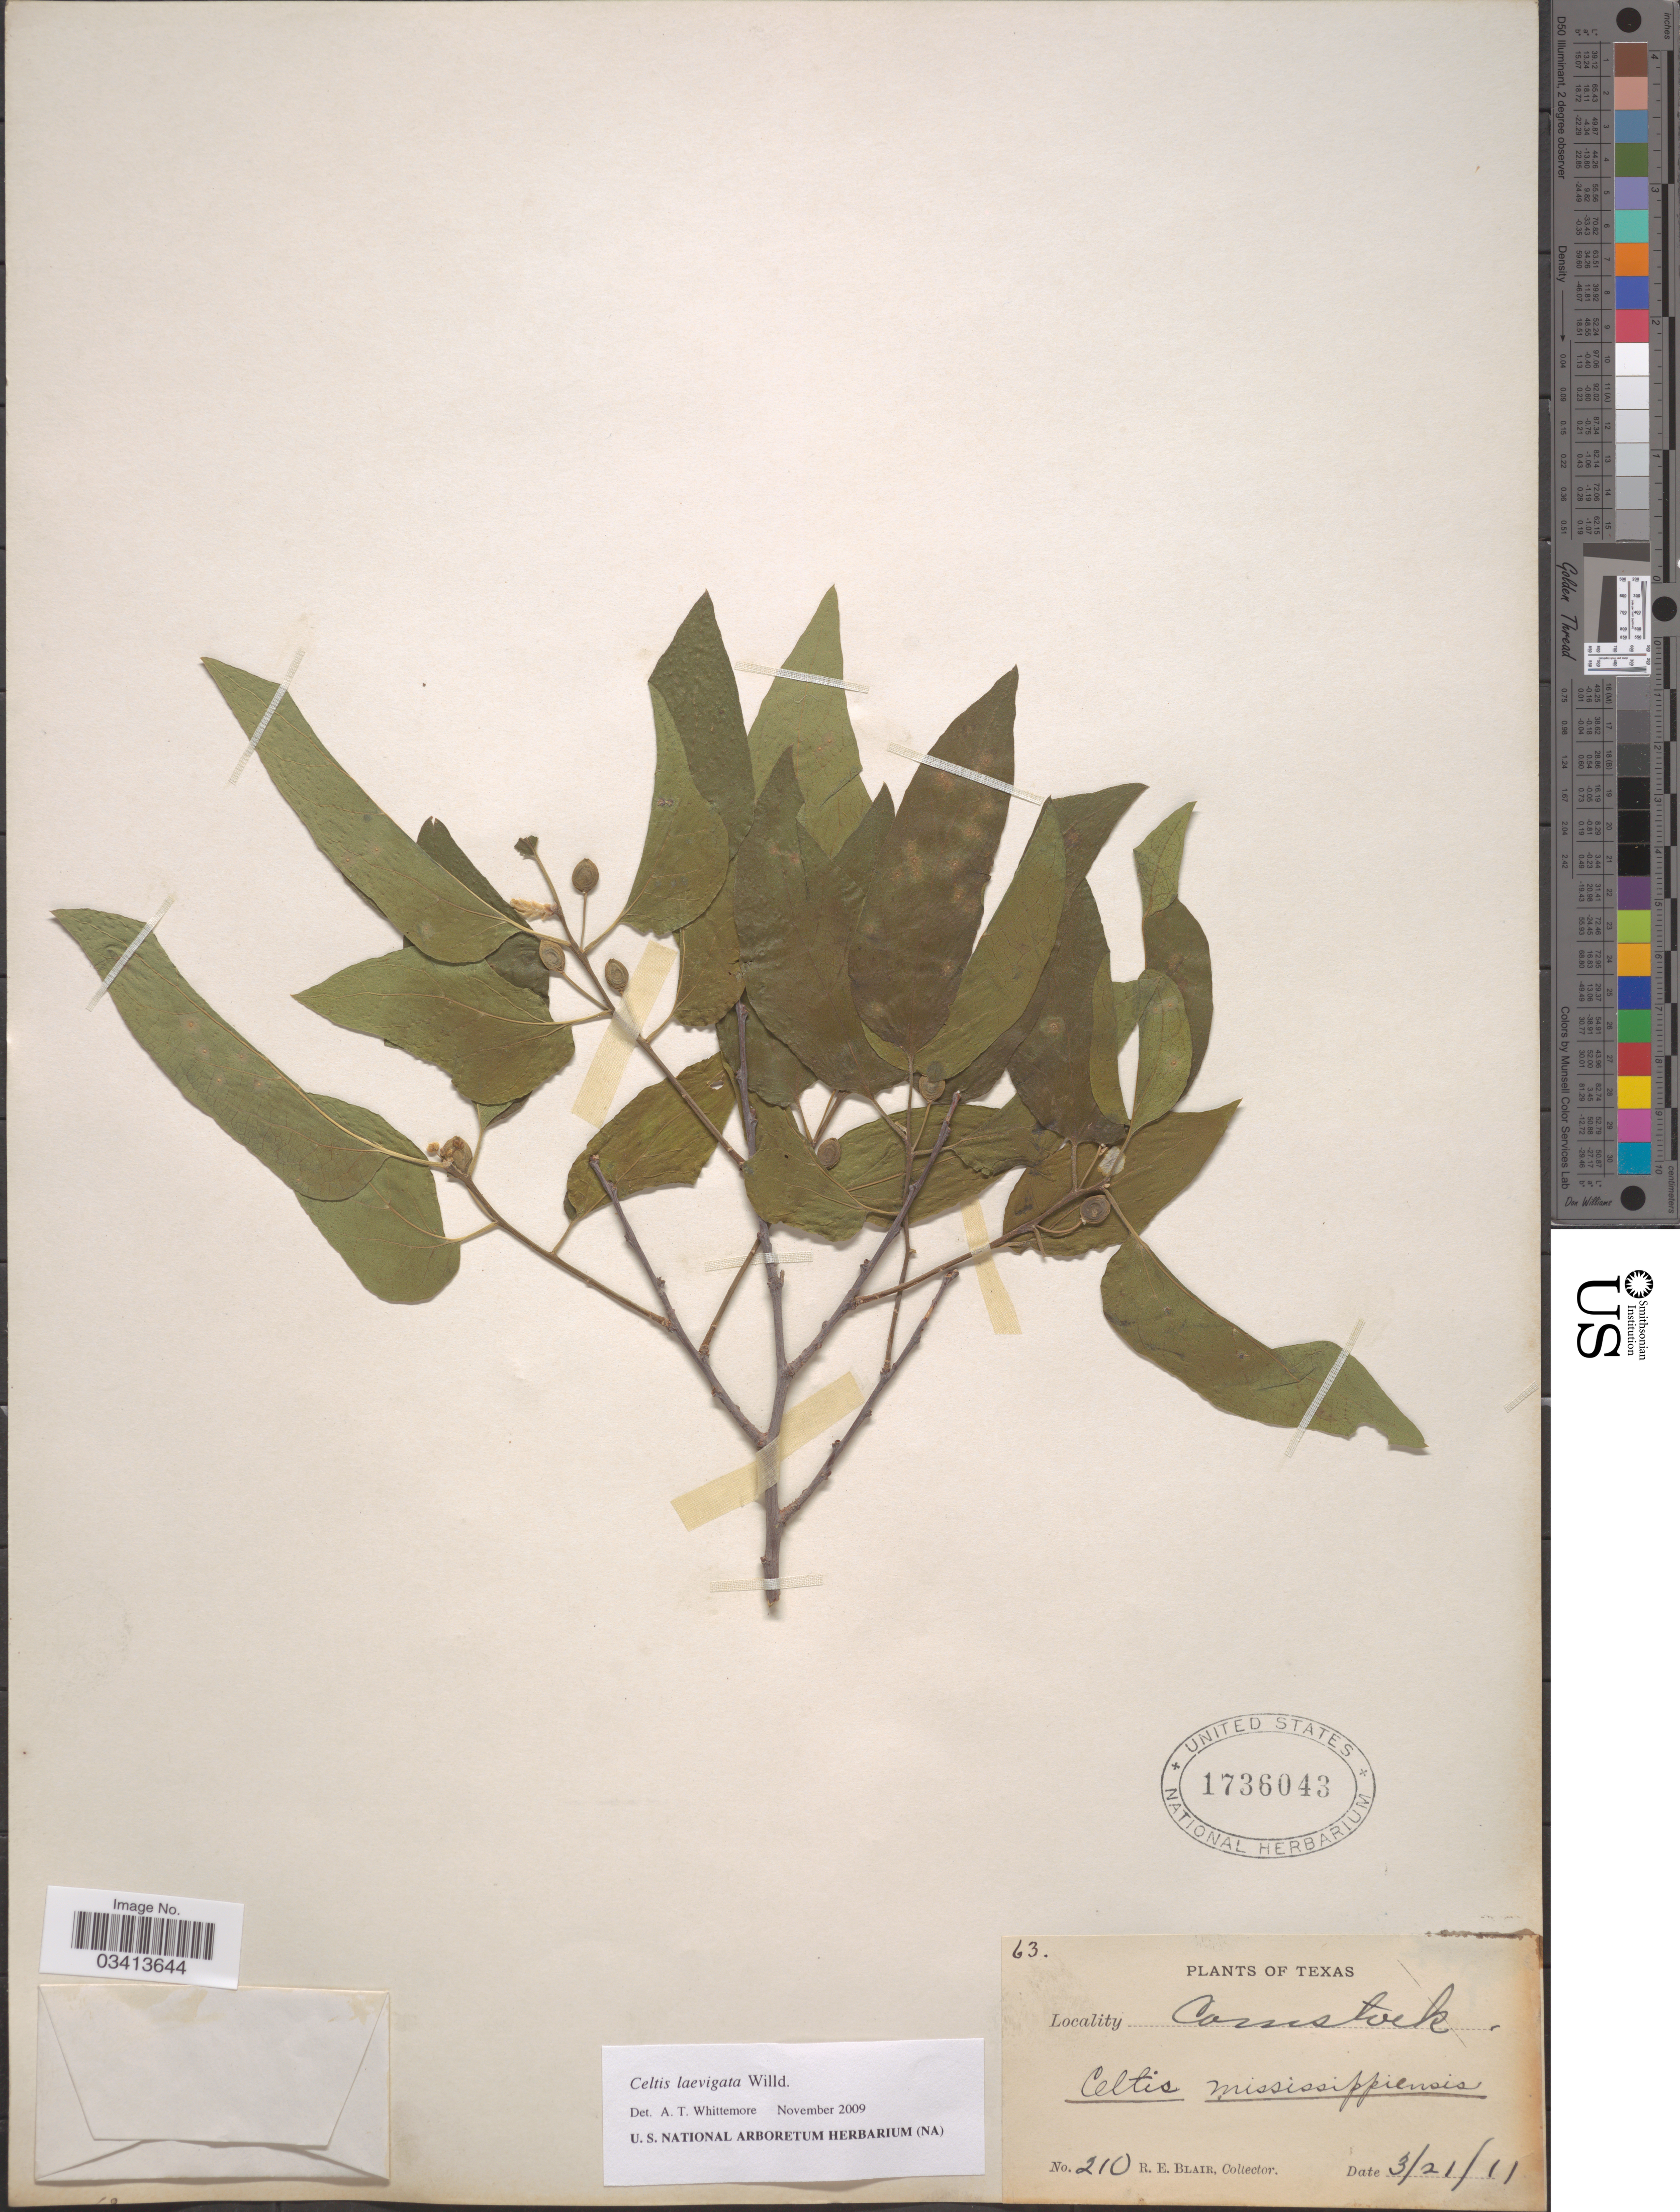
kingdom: Plantae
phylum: Tracheophyta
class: Magnoliopsida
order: Rosales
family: Cannabaceae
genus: Celtis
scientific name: Celtis laevigata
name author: Willd.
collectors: R. Blair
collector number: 210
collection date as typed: Transcribed d/m/y: 21/3/11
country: United States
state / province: Texas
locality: Comstock.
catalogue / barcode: US 1736043